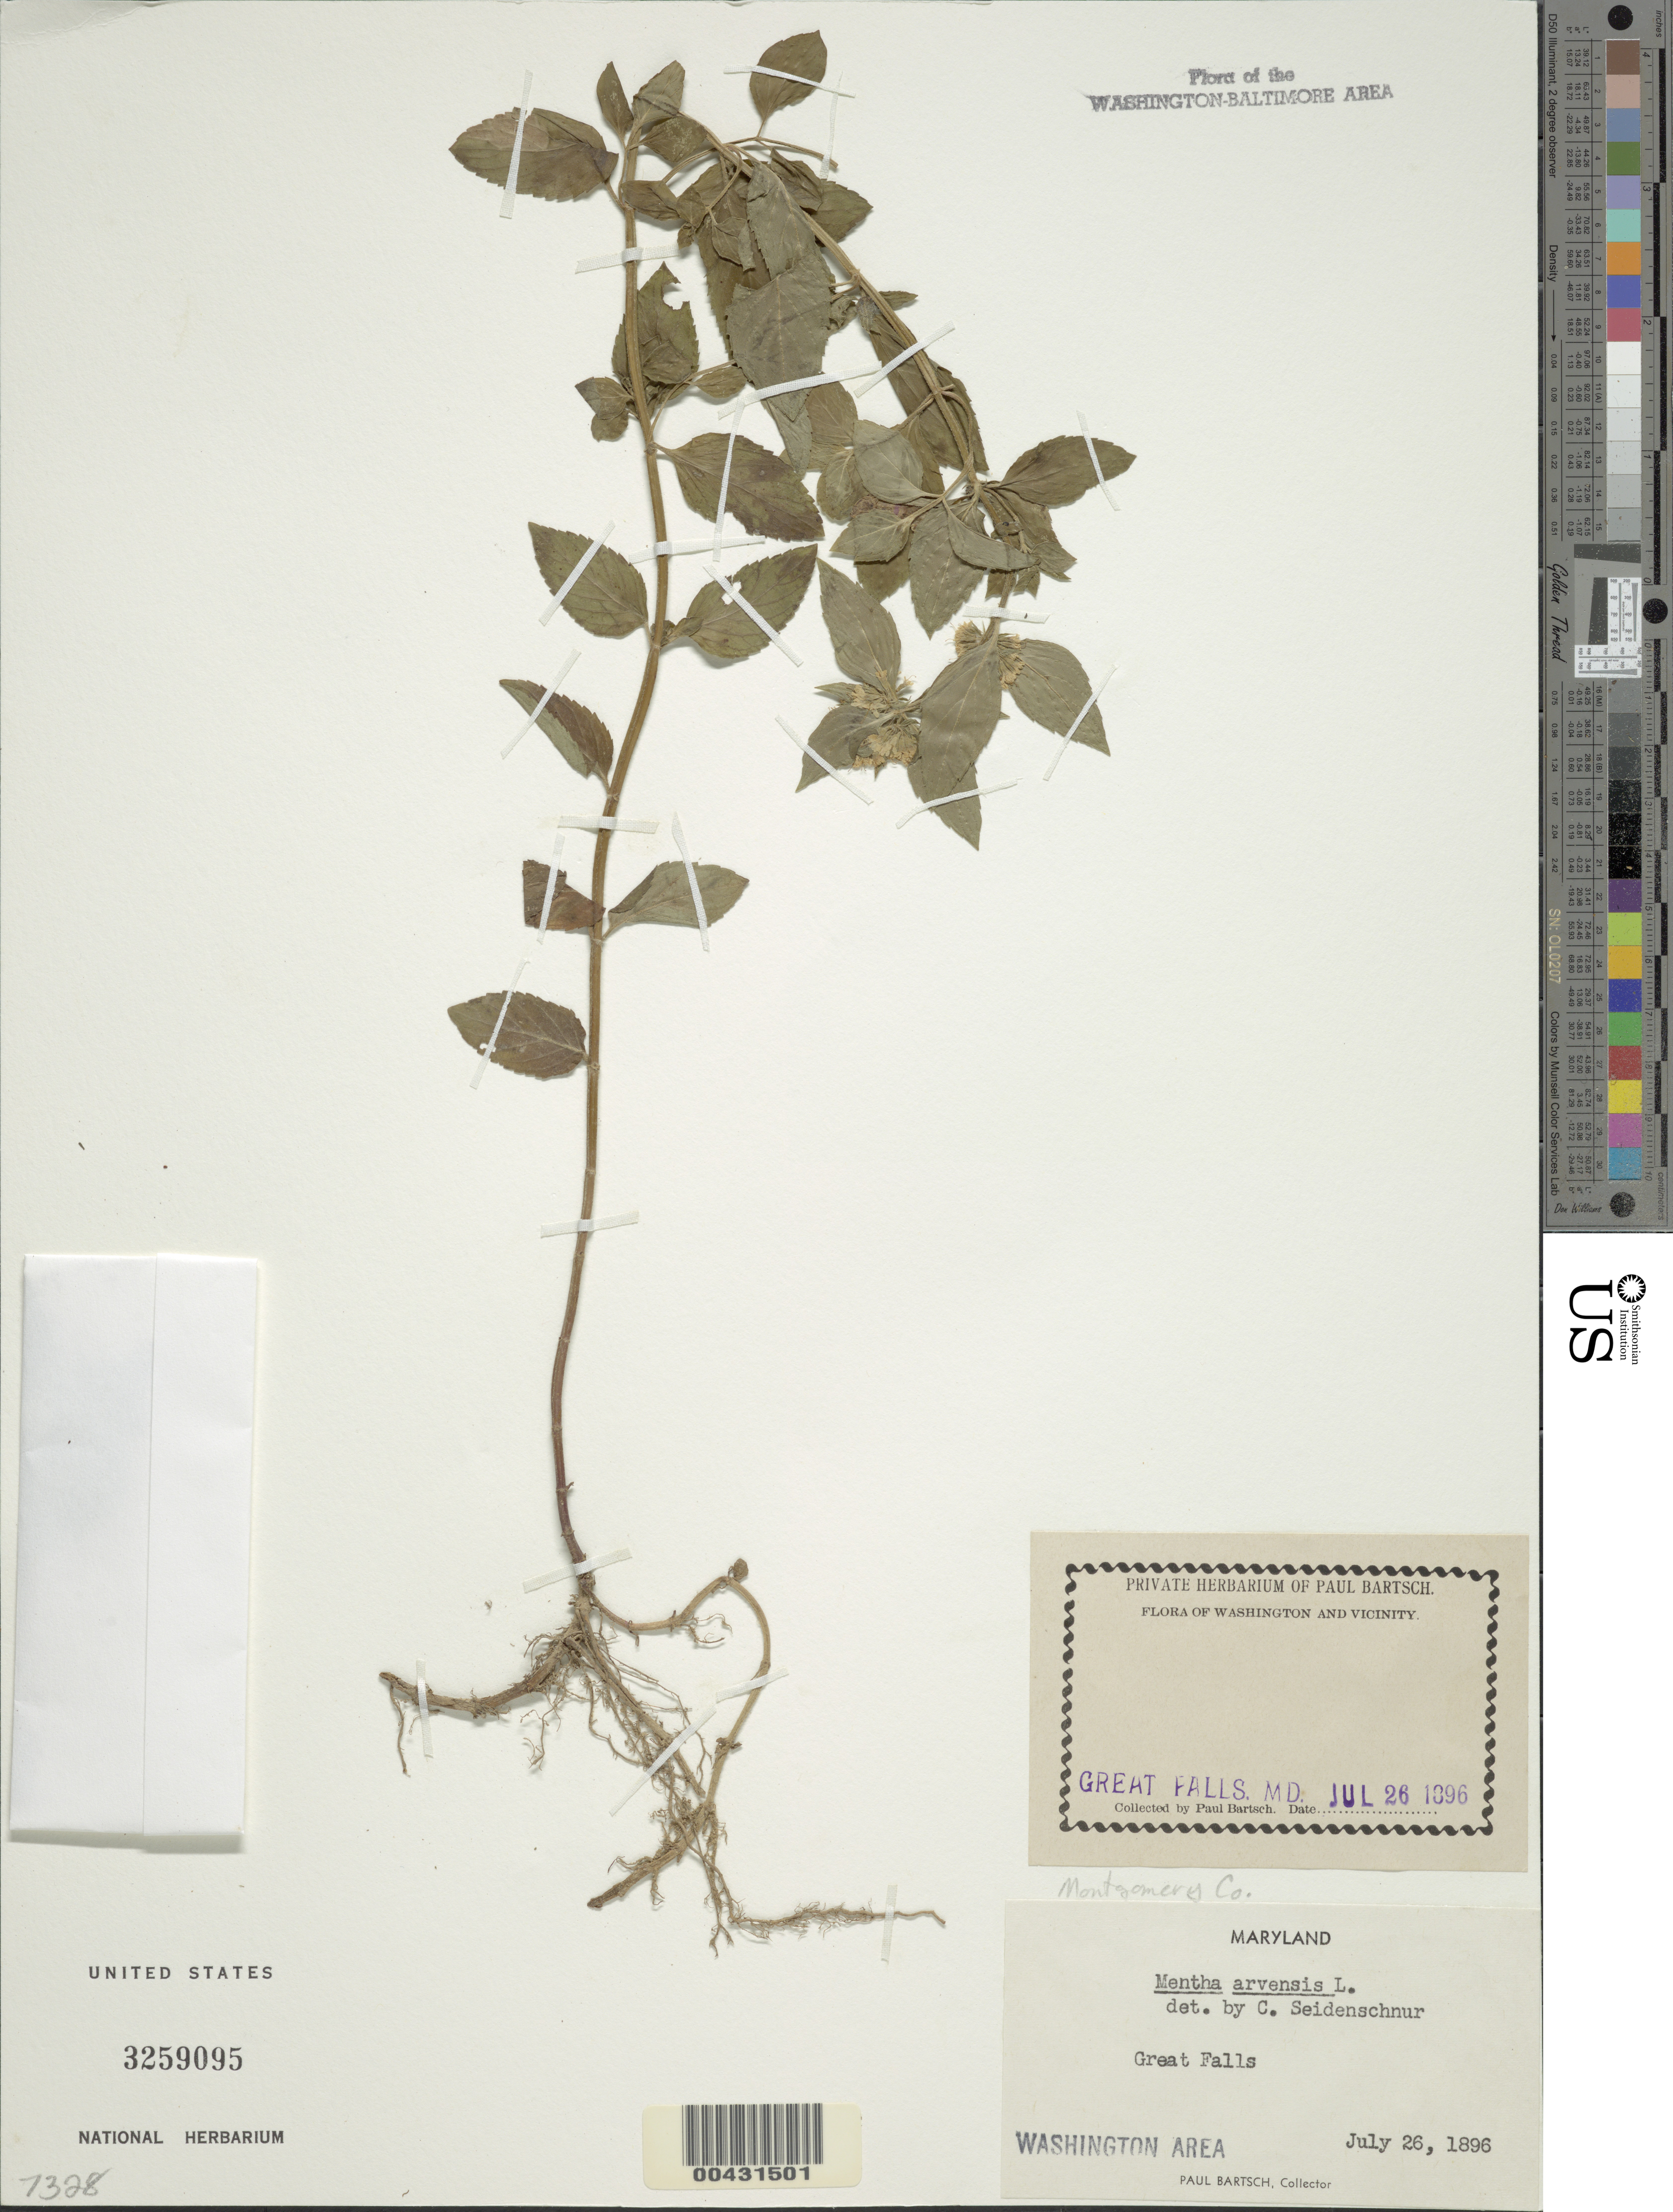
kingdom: Plantae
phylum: Tracheophyta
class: Magnoliopsida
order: Lamiales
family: Lamiaceae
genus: Mentha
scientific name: Mentha arvensis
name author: L.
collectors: P. Bartsch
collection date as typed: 26 Jul 1896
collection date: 1896-07-26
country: United States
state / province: Maryland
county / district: Montgomery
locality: Great Falls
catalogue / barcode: US 3259095